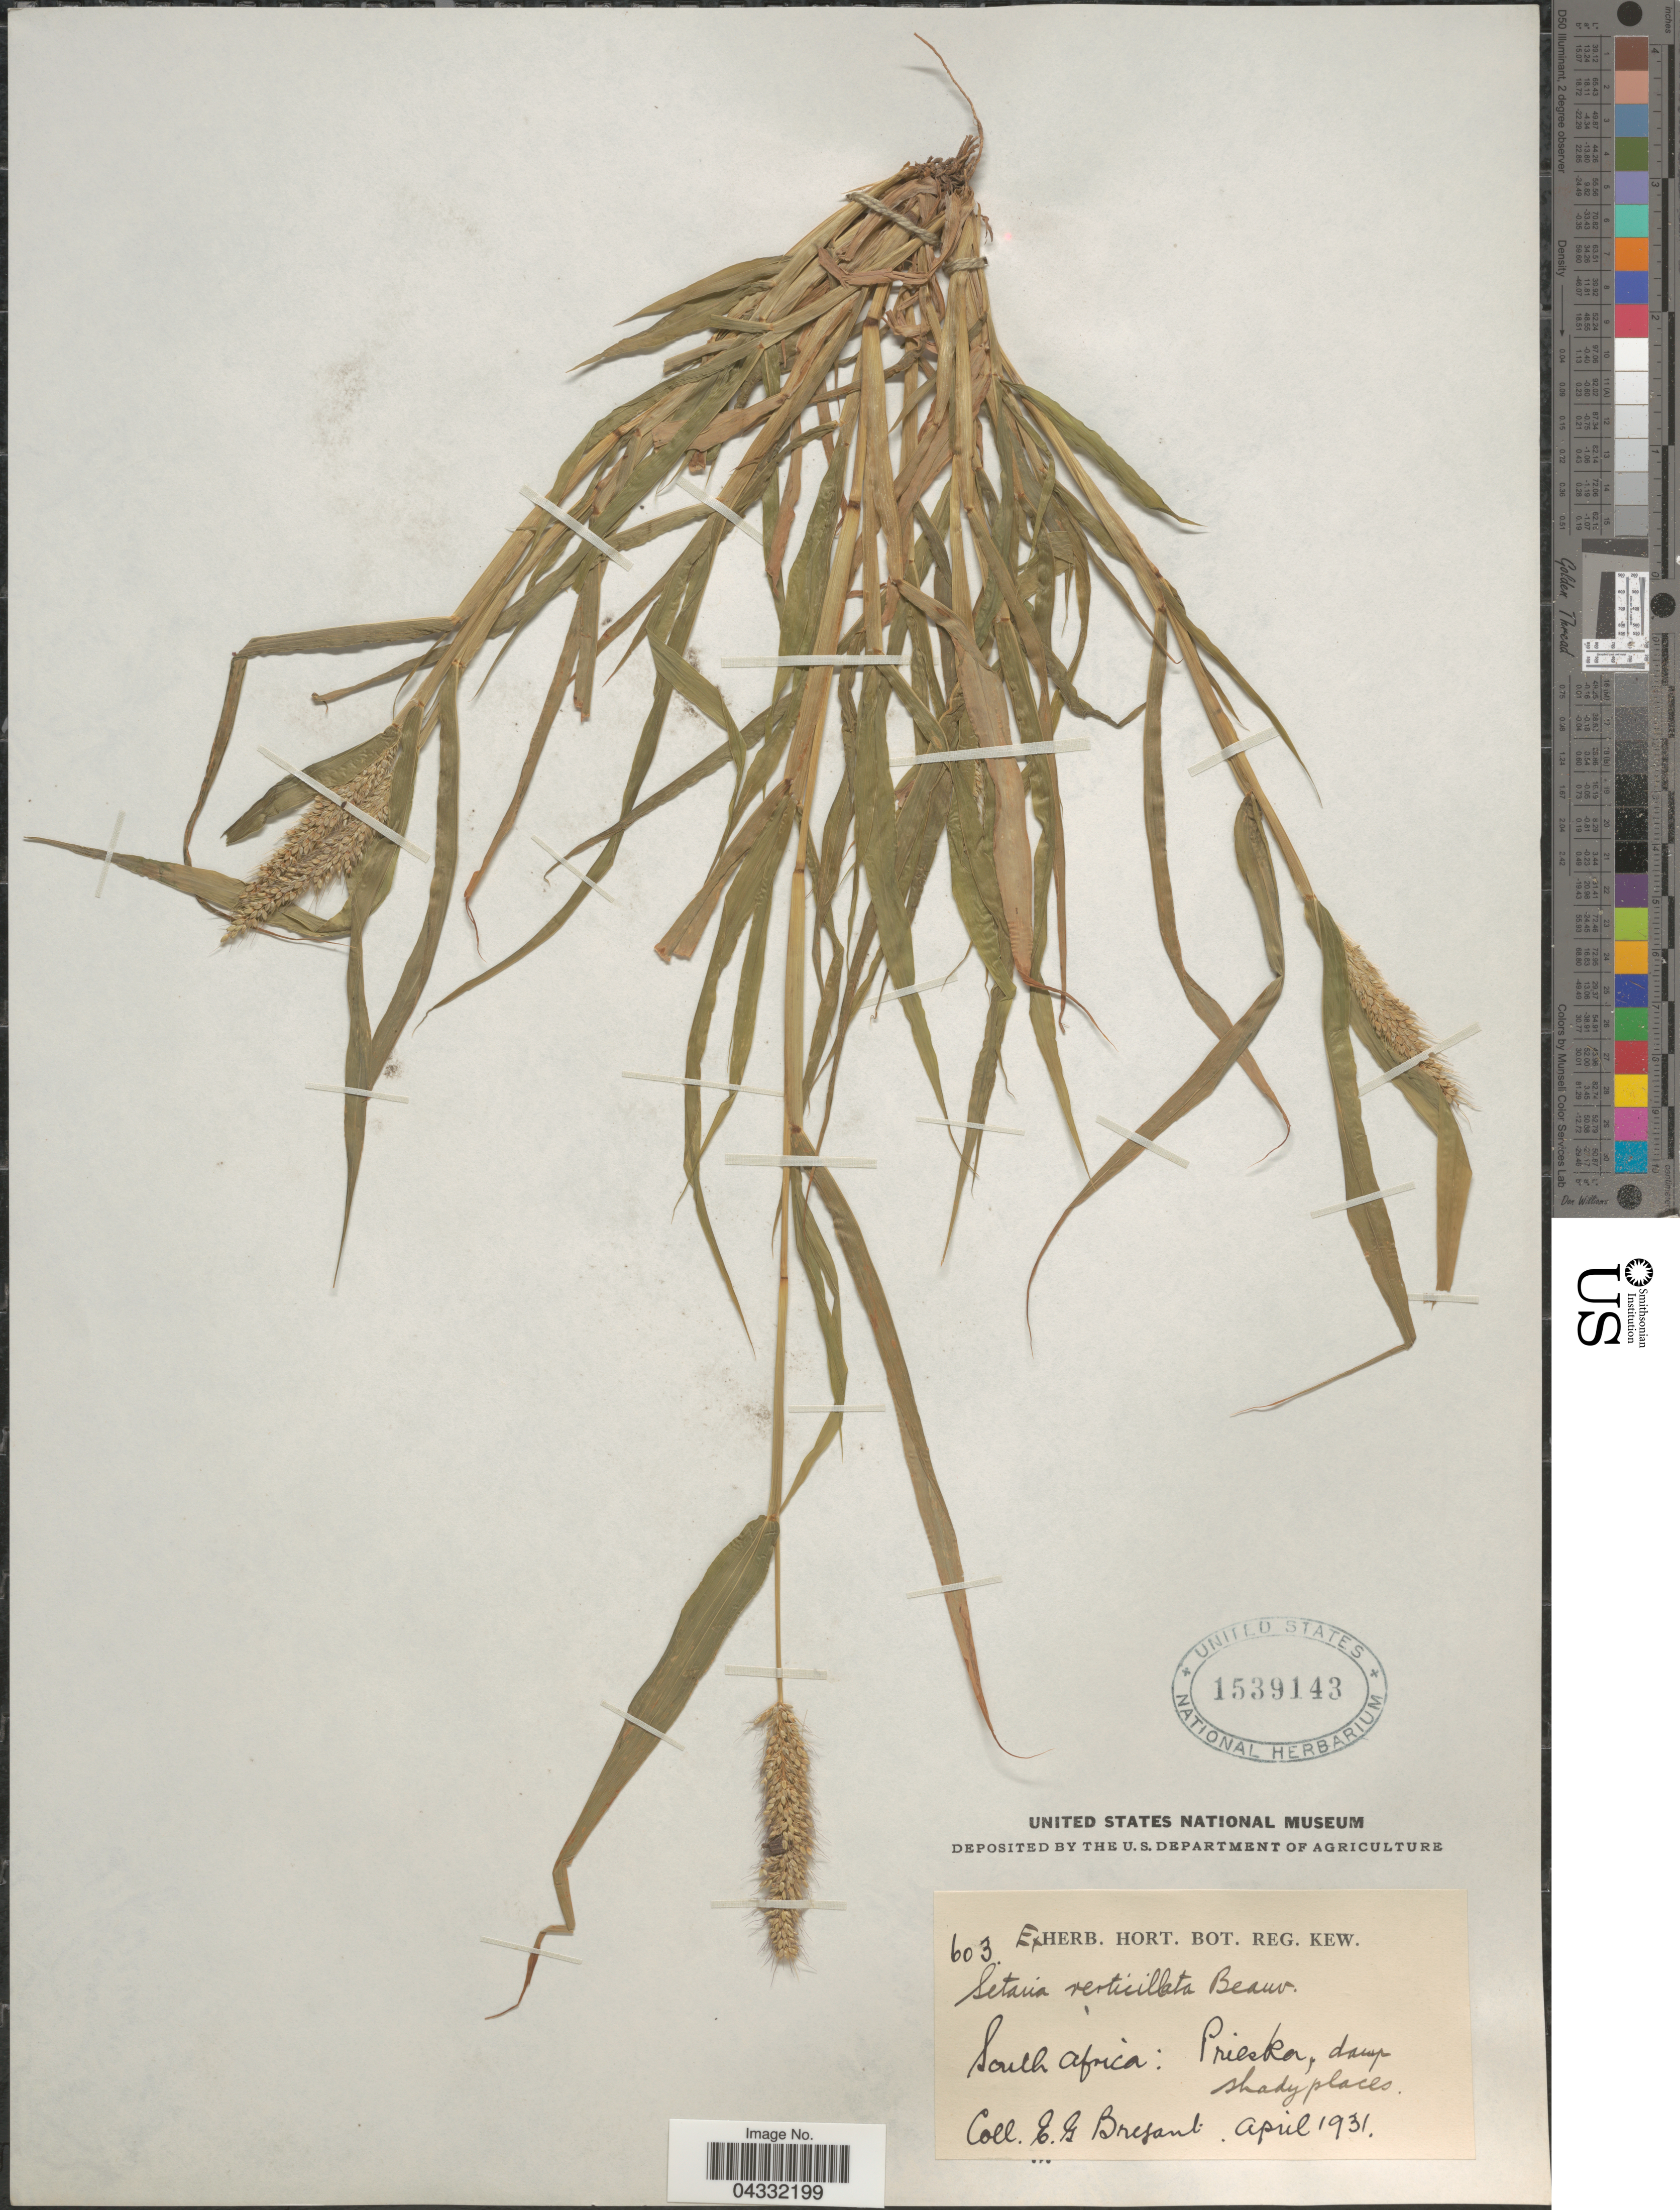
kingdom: Plantae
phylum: Tracheophyta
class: Liliopsida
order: Poales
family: Poaceae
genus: Setaria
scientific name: Setaria verticillata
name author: (L.) P. Beauv.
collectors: E. Bryant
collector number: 603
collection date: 1931-04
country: South Africa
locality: Prieska, damp shady places.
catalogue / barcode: US 1539143